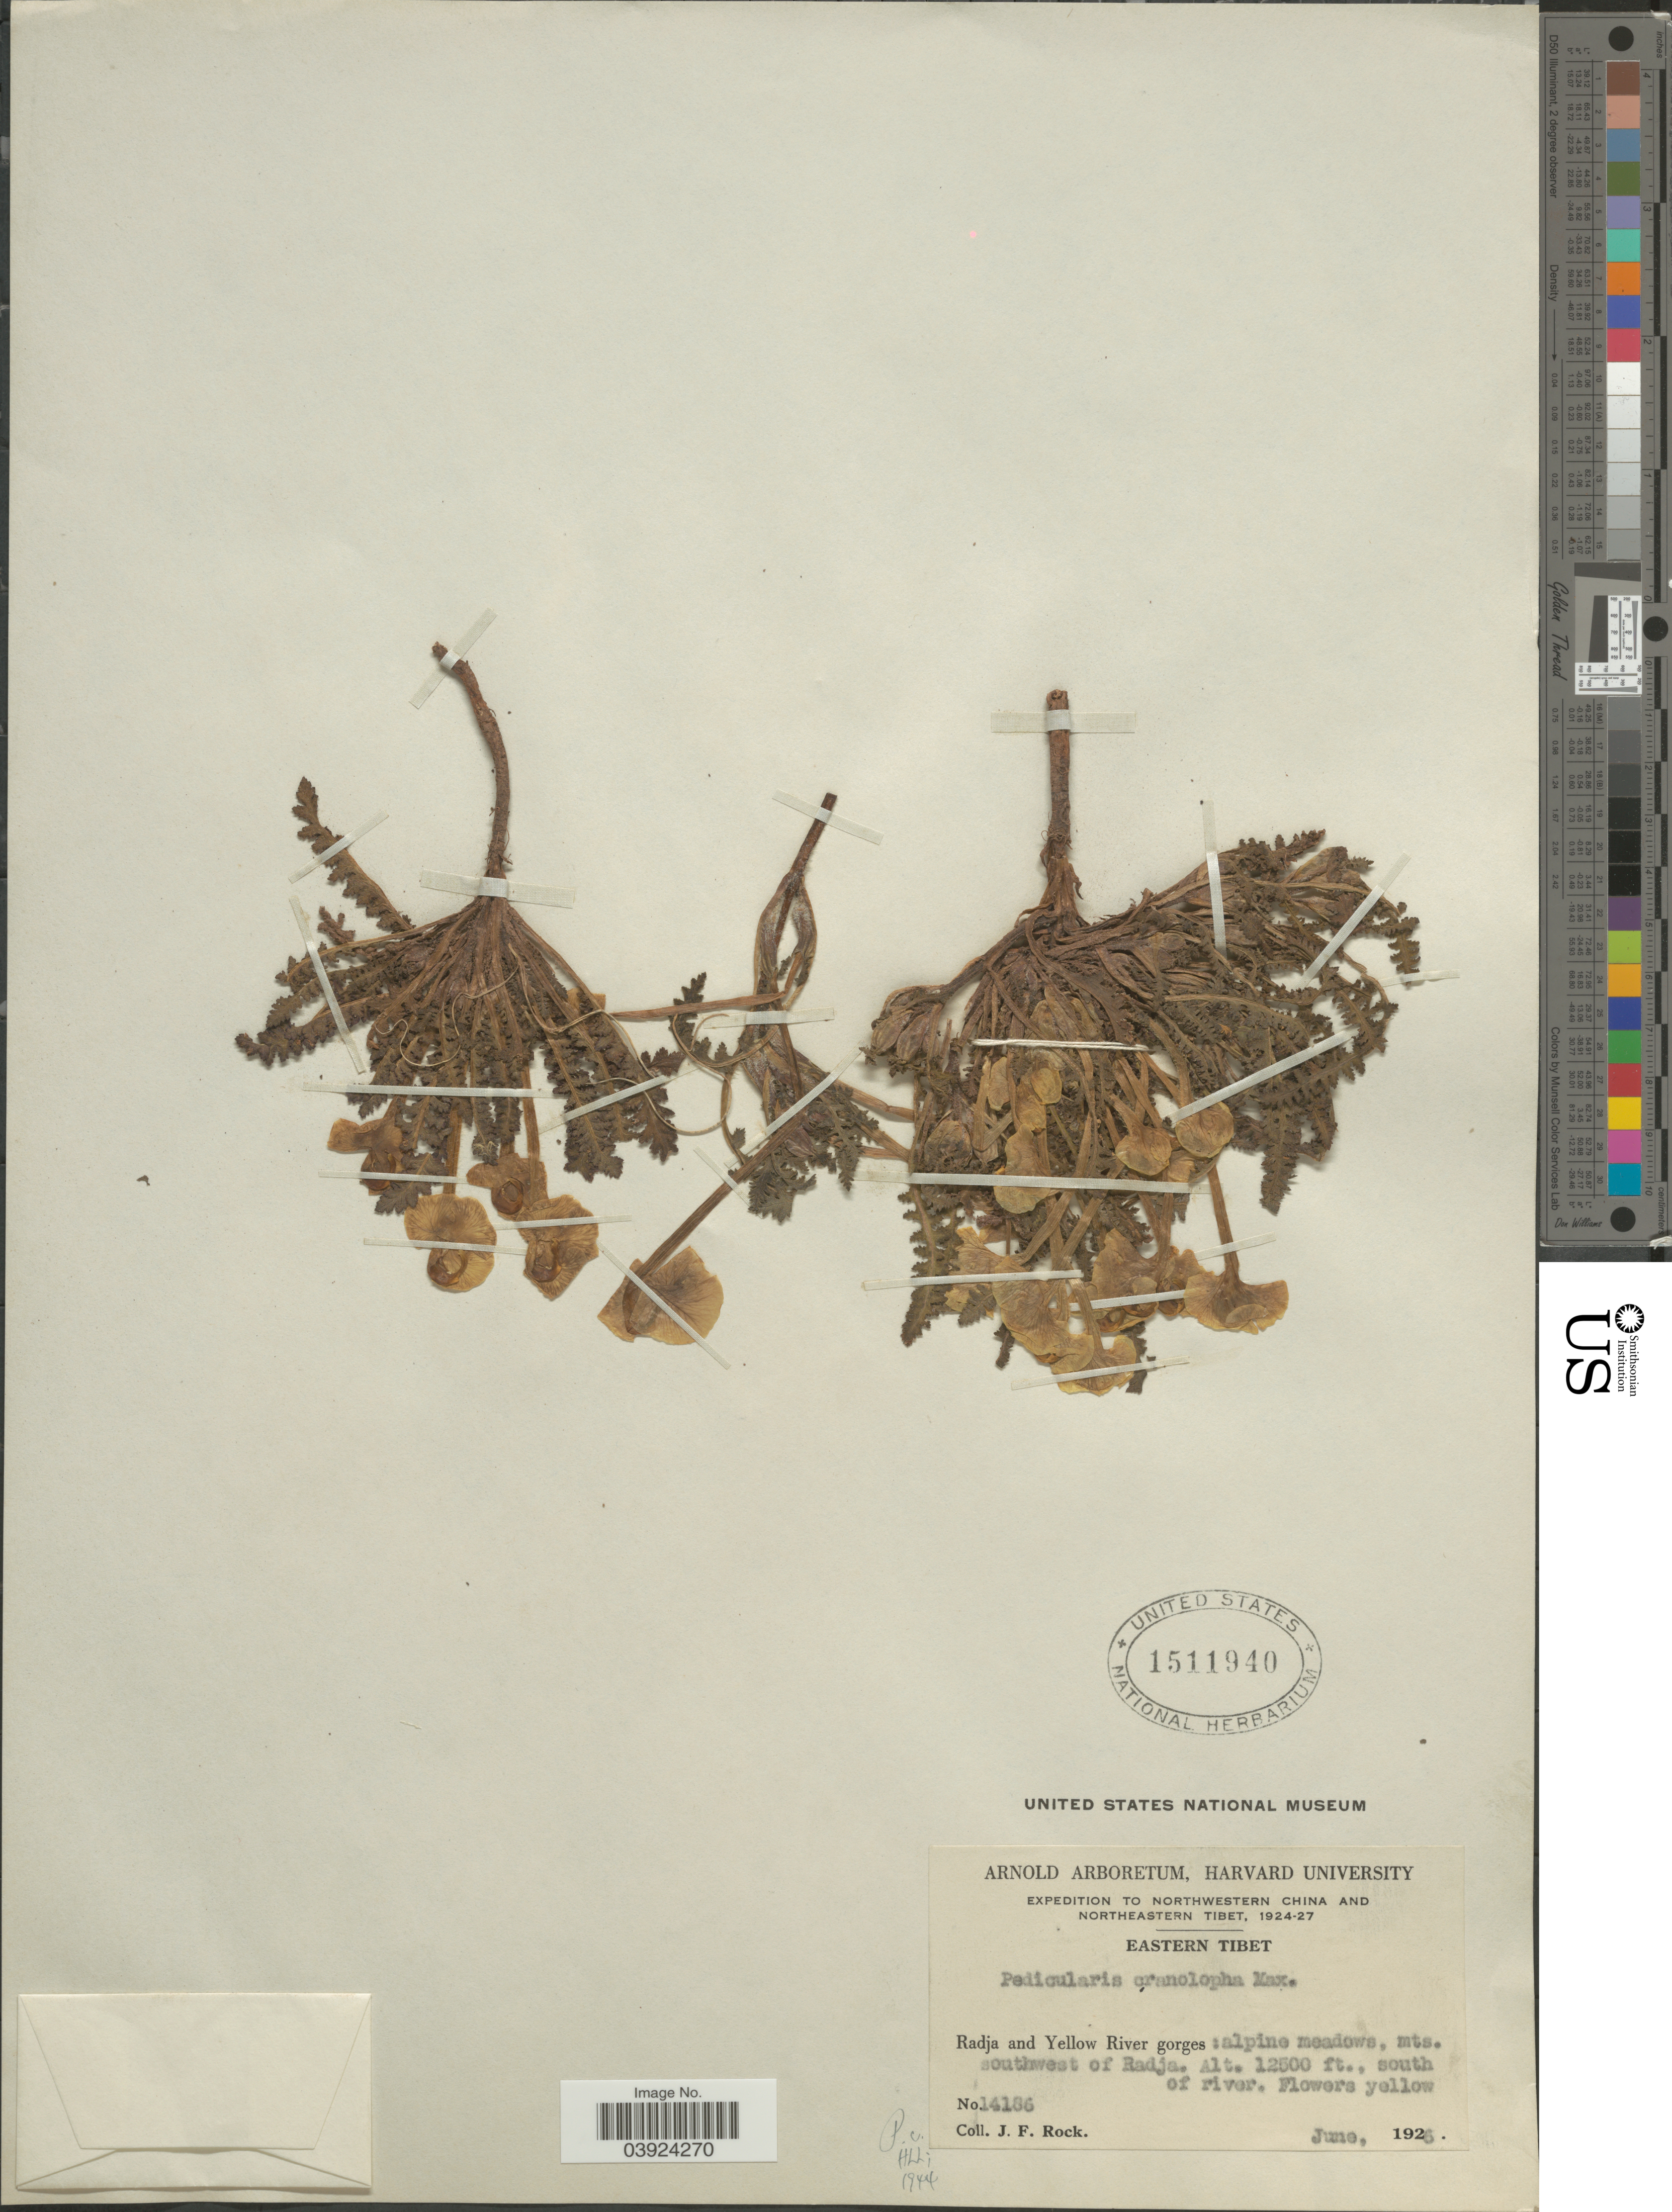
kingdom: Plantae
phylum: Tracheophyta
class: Magnoliopsida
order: Lamiales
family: Orobanchaceae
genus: Pedicularis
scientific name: Pedicularis cranolopha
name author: Maxim.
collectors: J. Rock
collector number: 14186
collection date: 1926-06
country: China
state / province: Xizang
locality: Northwestern China and Northeastern Tibet. Eastern Tibet. Radja and Yellow River gorges: alpine meadows, mts. southwest of Radja.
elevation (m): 3810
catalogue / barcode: US 1511940